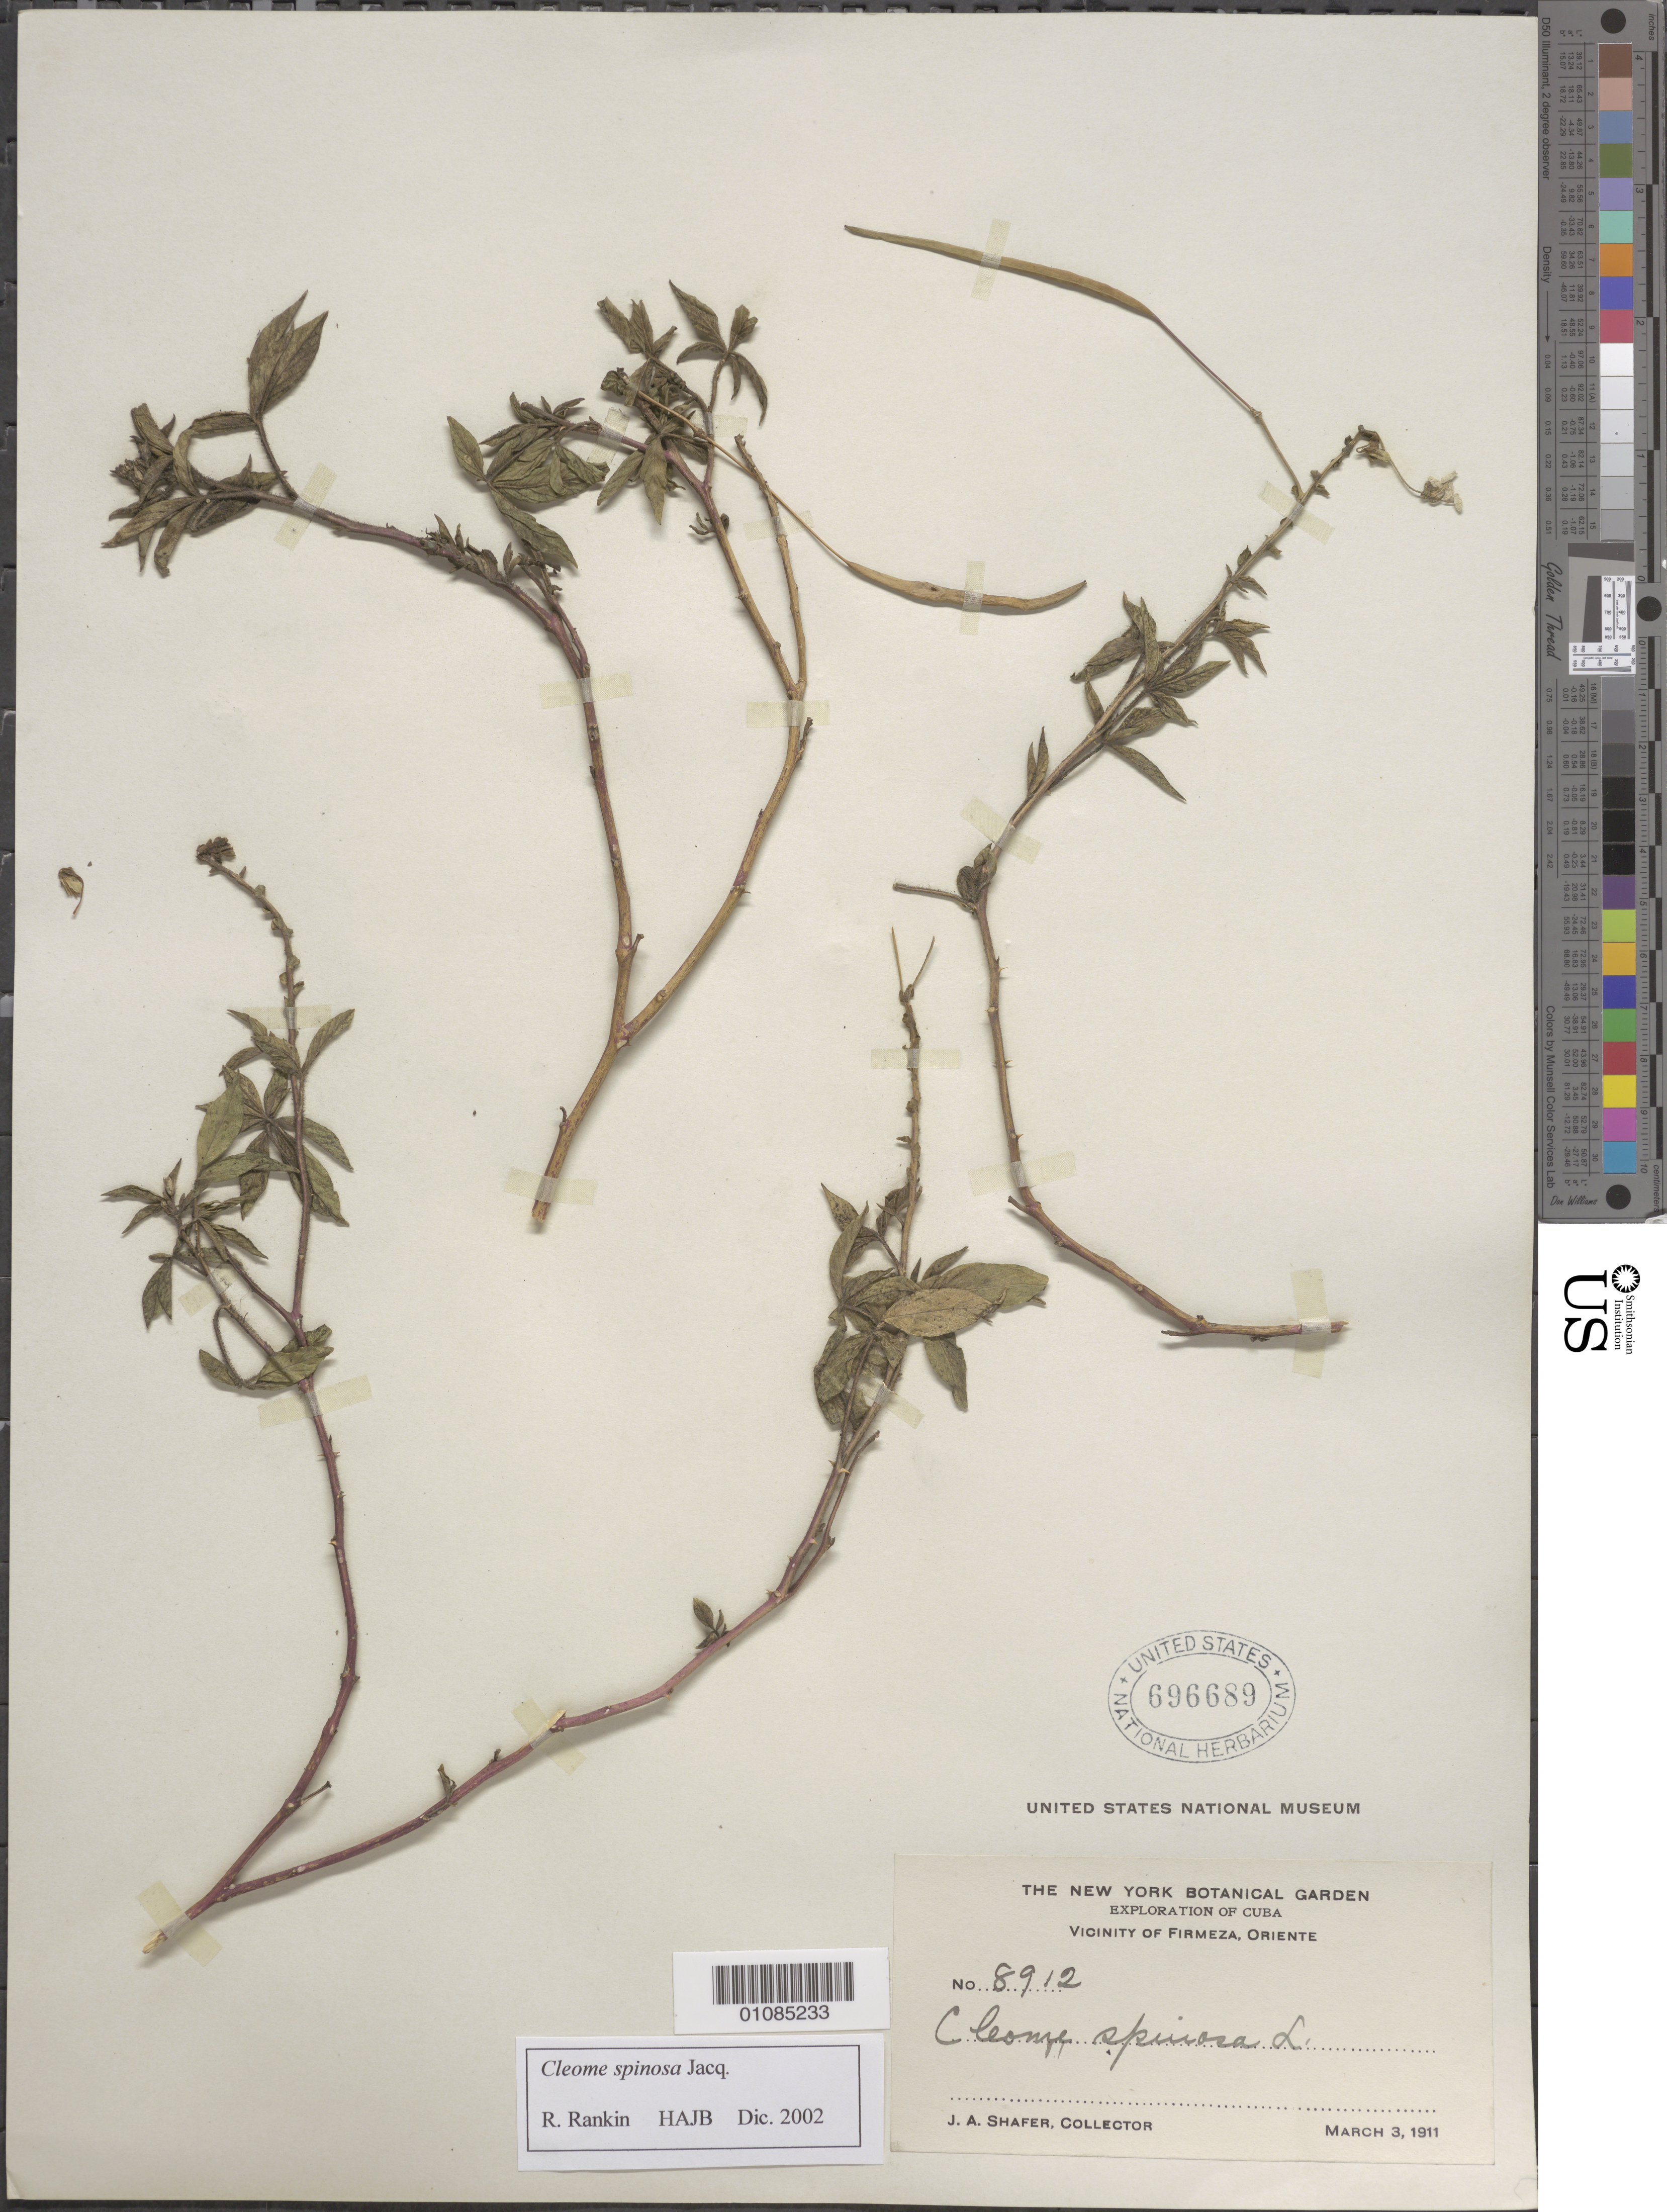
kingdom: Plantae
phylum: Tracheophyta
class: Magnoliopsida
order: Brassicales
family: Cleomaceae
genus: Tarenaya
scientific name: Tarenaya spinosa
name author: (Jacq.) Raf.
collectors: J. A. Shafer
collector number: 8912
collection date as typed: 03 Mar 1911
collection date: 1911-03-03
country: Cuba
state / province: Santiago de Cuba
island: Cuba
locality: Vicinity of Firmeza, Oriente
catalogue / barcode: US 696689